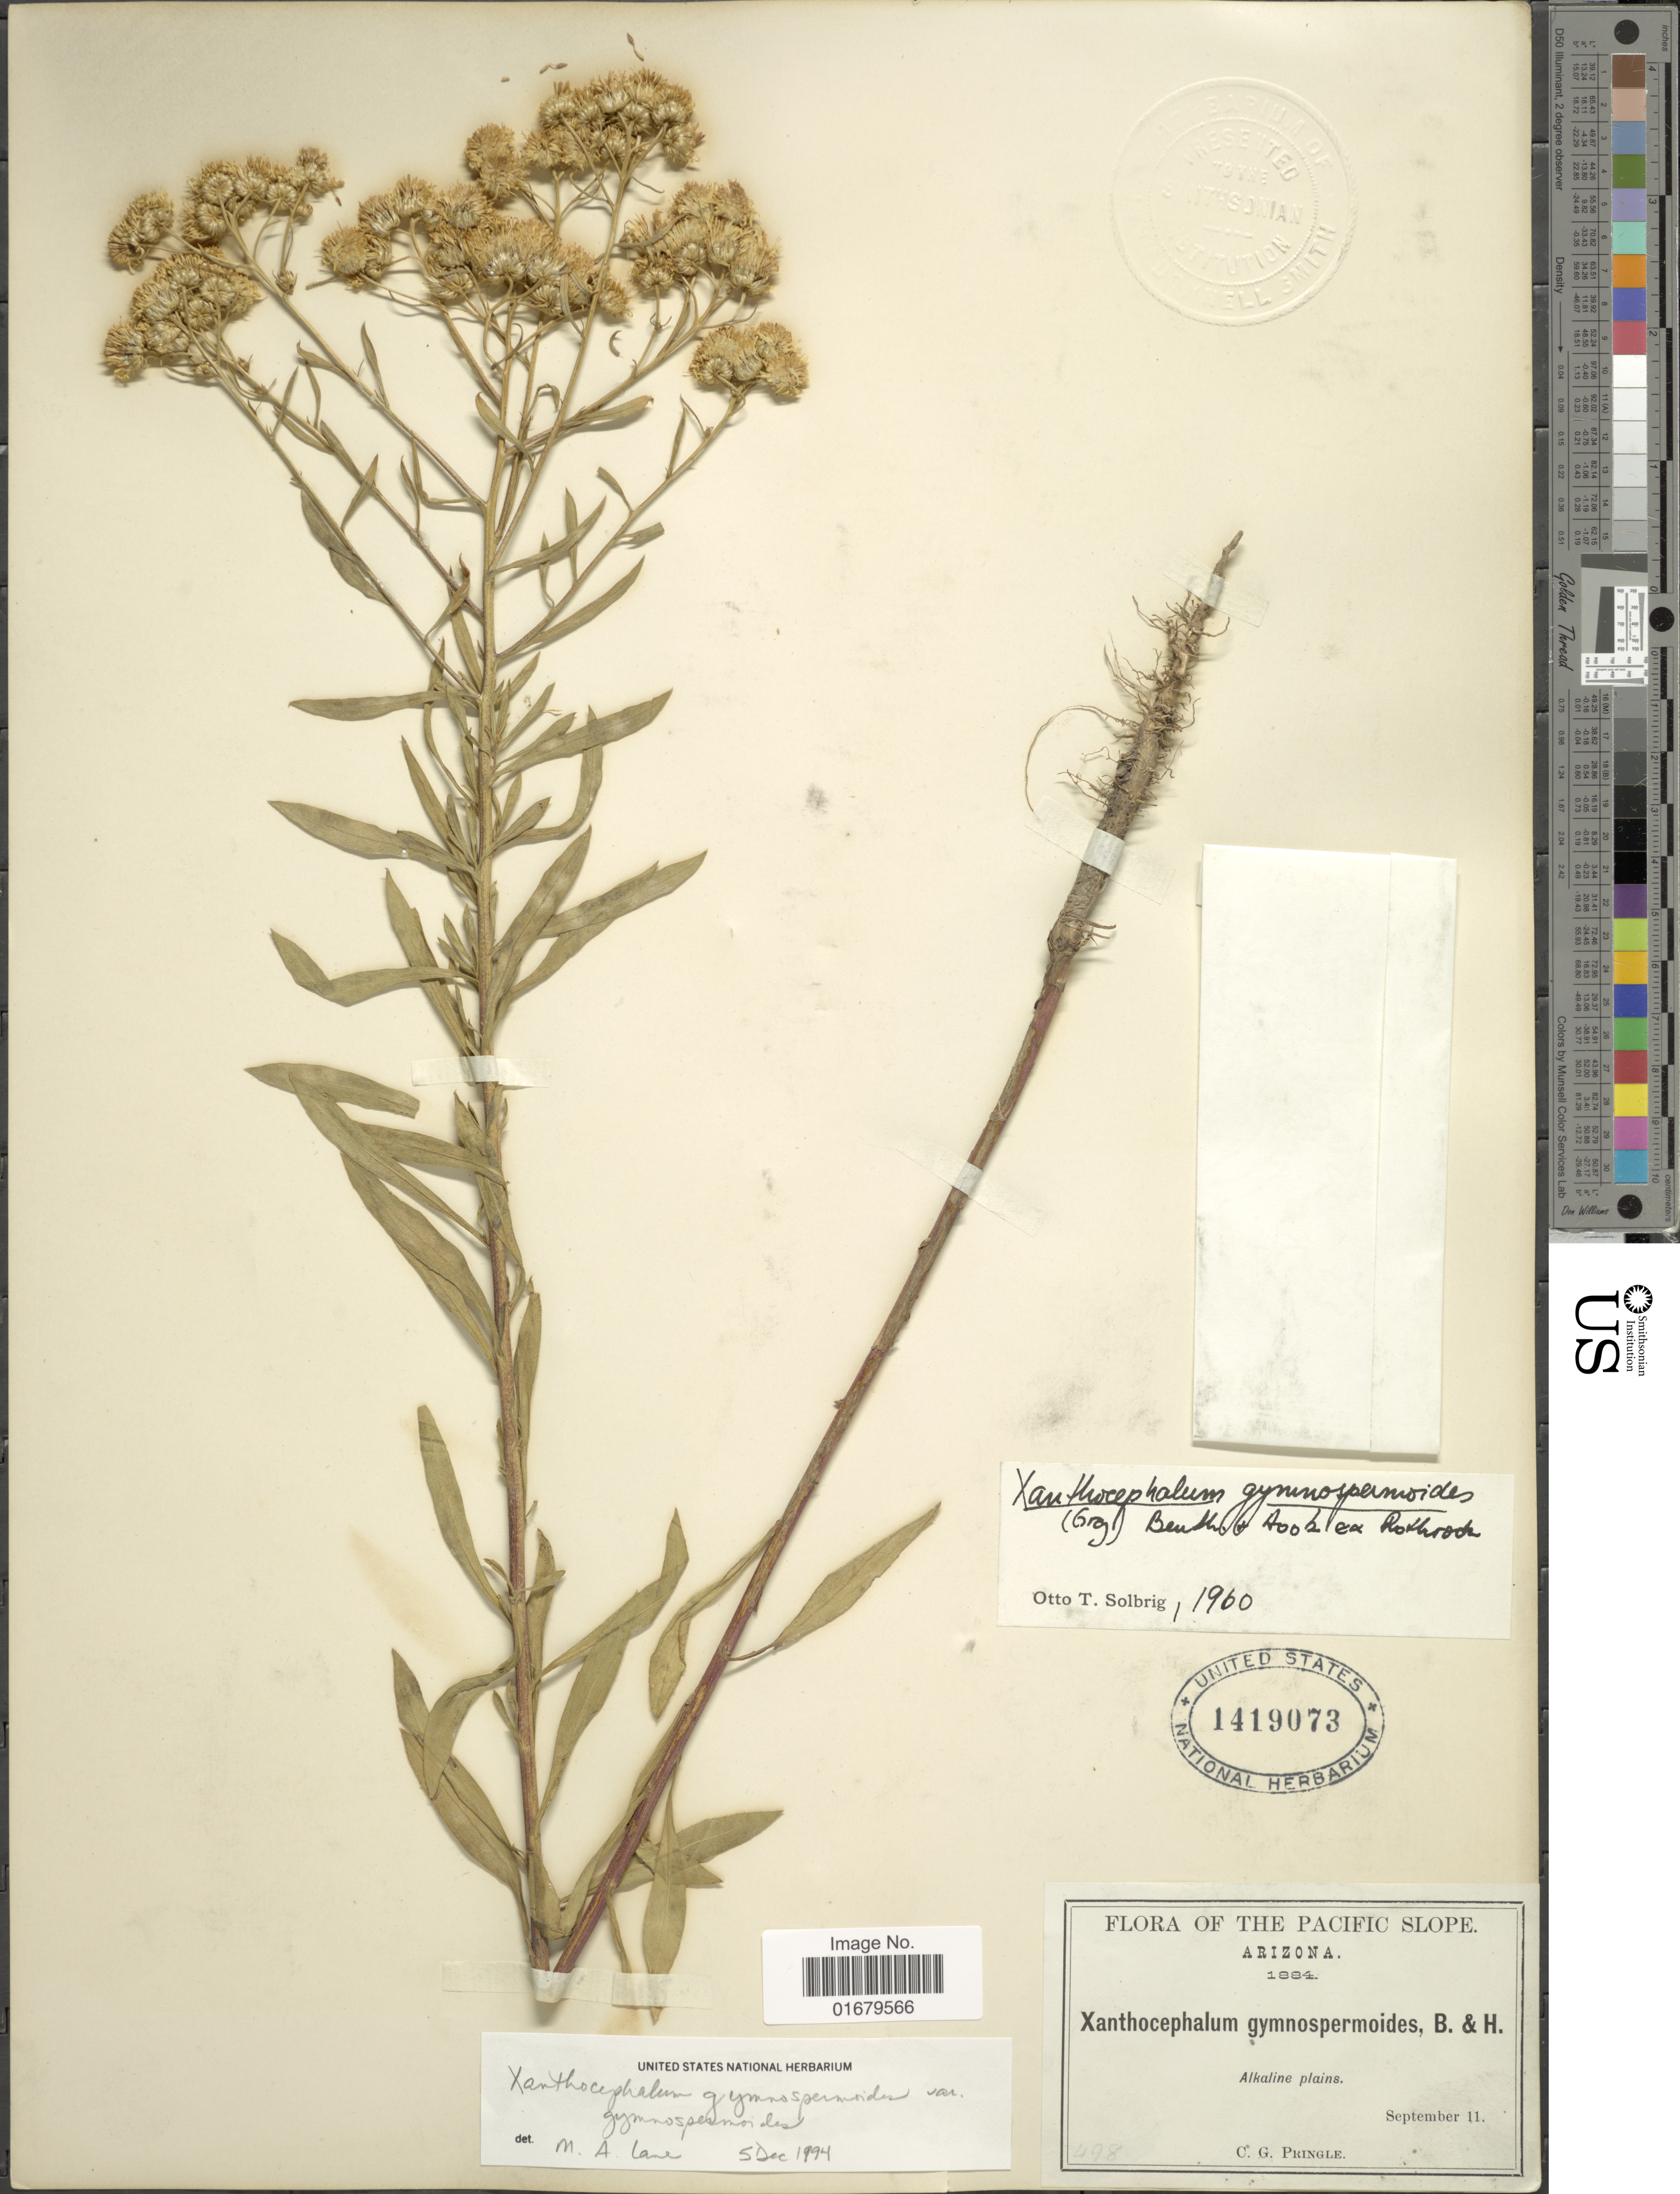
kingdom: Plantae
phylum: Tracheophyta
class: Magnoliopsida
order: Asterales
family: Asteraceae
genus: Xanthocephalum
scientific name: Xanthocephalum gymnospermoides var. gymnospermoides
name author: (A. Gray) Benth. & Hook. f.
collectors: C. G. Pringle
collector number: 498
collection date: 1884-09-11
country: United States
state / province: Arizona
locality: The Pacific Slope, Alkaline plains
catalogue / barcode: US 1419073